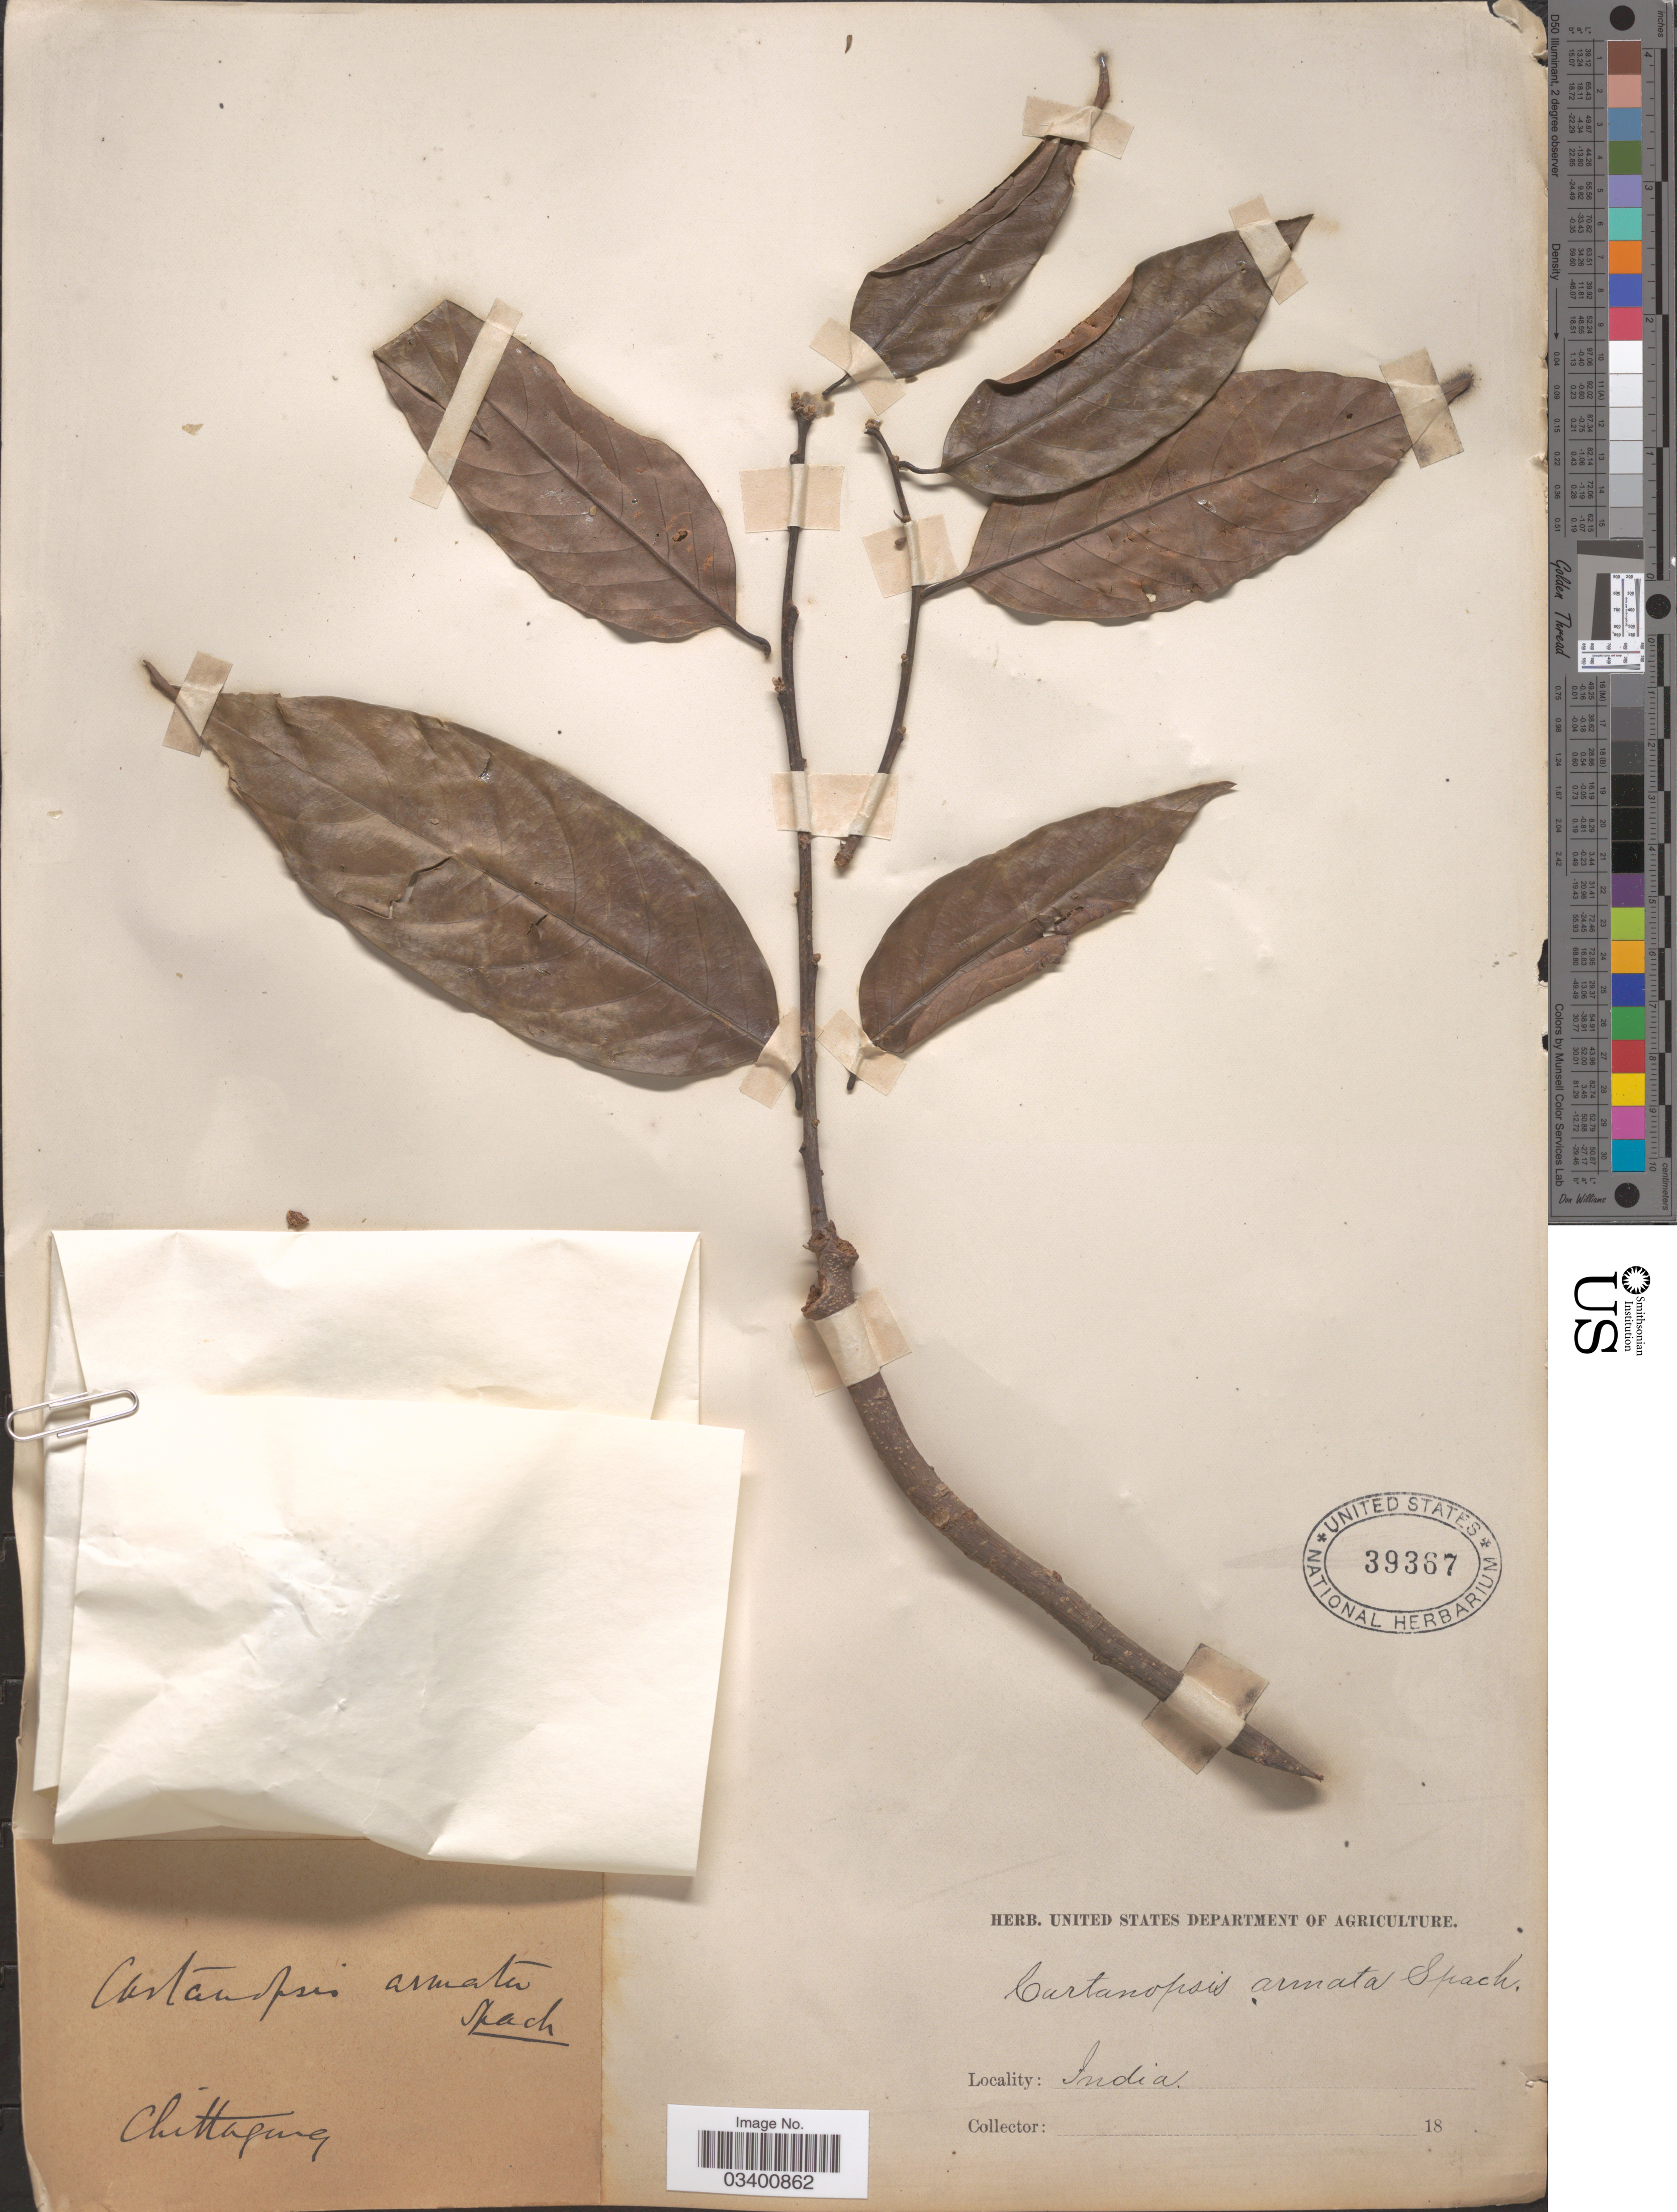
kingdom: Plantae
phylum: Tracheophyta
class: Magnoliopsida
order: Fagales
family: Fagaceae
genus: Castanopsis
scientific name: Castanopsis armata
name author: (Roxb.) Spach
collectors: ex herb. U. S. Department of Agriculture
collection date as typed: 18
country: Bangladesh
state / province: Chittagong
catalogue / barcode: US 39367